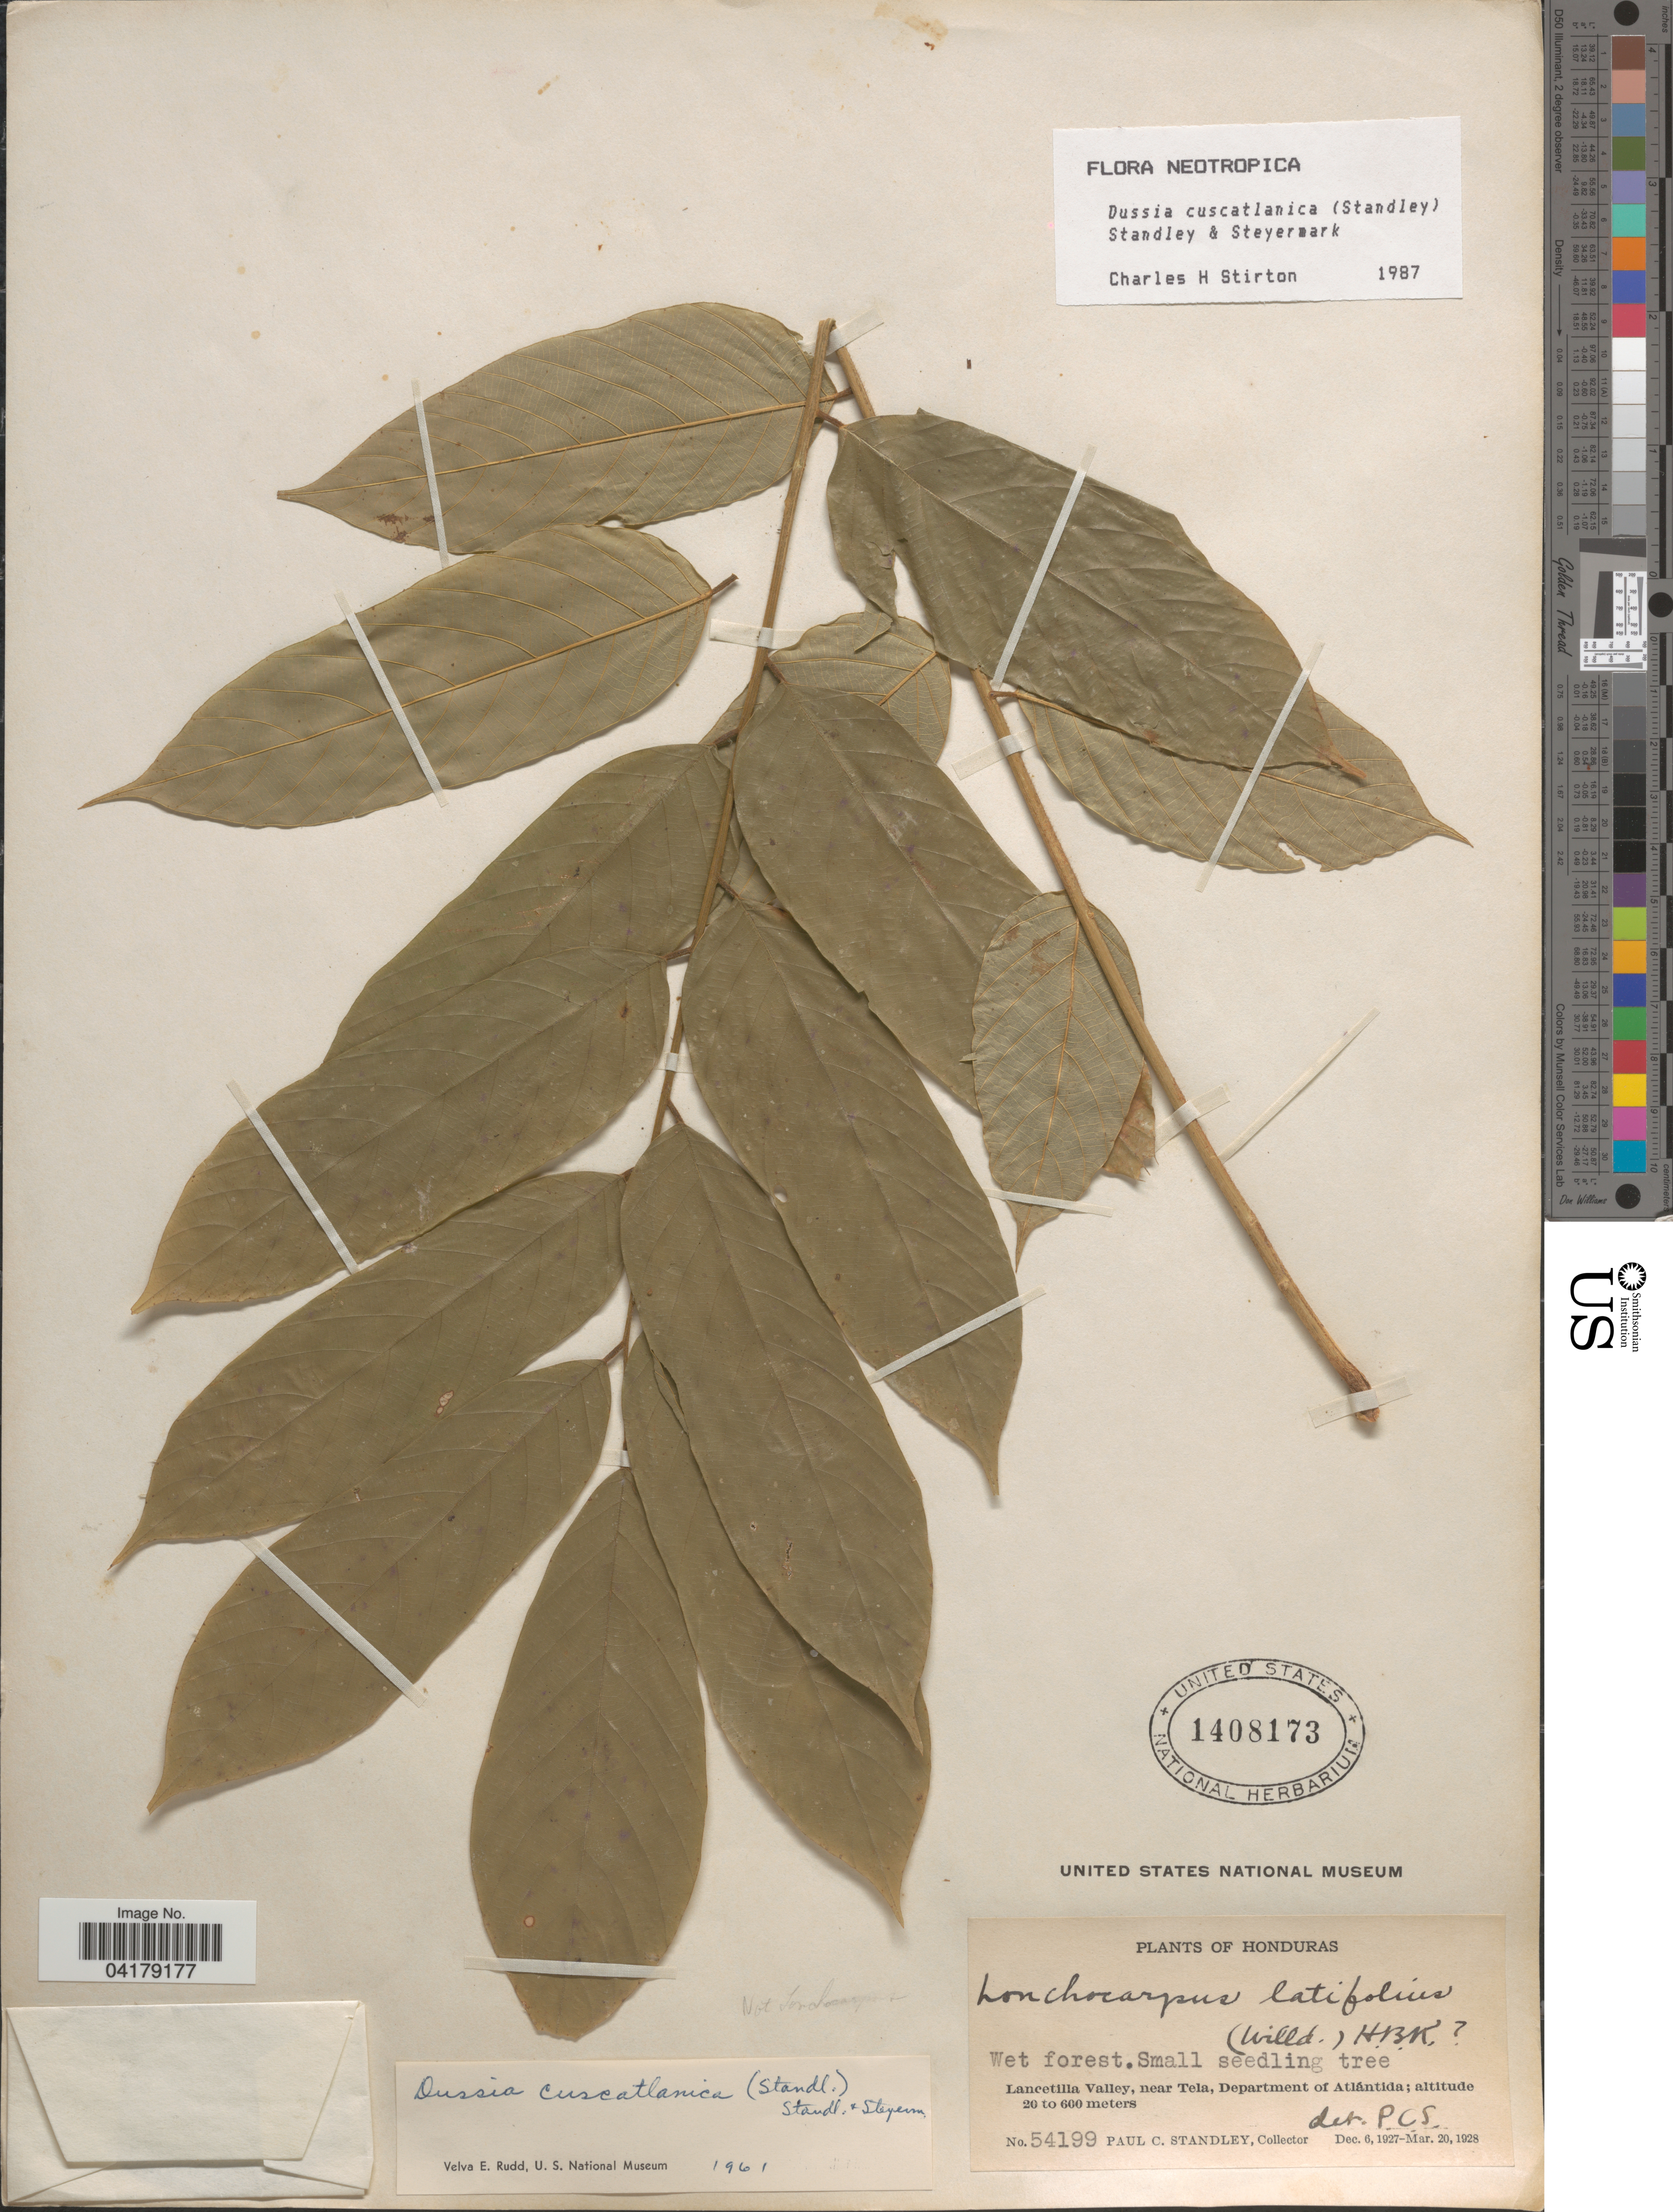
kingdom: Plantae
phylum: Tracheophyta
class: Magnoliopsida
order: Fabales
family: Fabaceae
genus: Dussia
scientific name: Dussia cuscatlanica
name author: (Standl.) Standl. & Steyerm.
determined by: Stirton, Charles H.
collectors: P. C. Standley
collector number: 54199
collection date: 1927-12-06/1928-03-20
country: Honduras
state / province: Atlantida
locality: Lancetilla Valley, near Tela, Department of Atlántida.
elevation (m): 20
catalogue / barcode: US 1408173